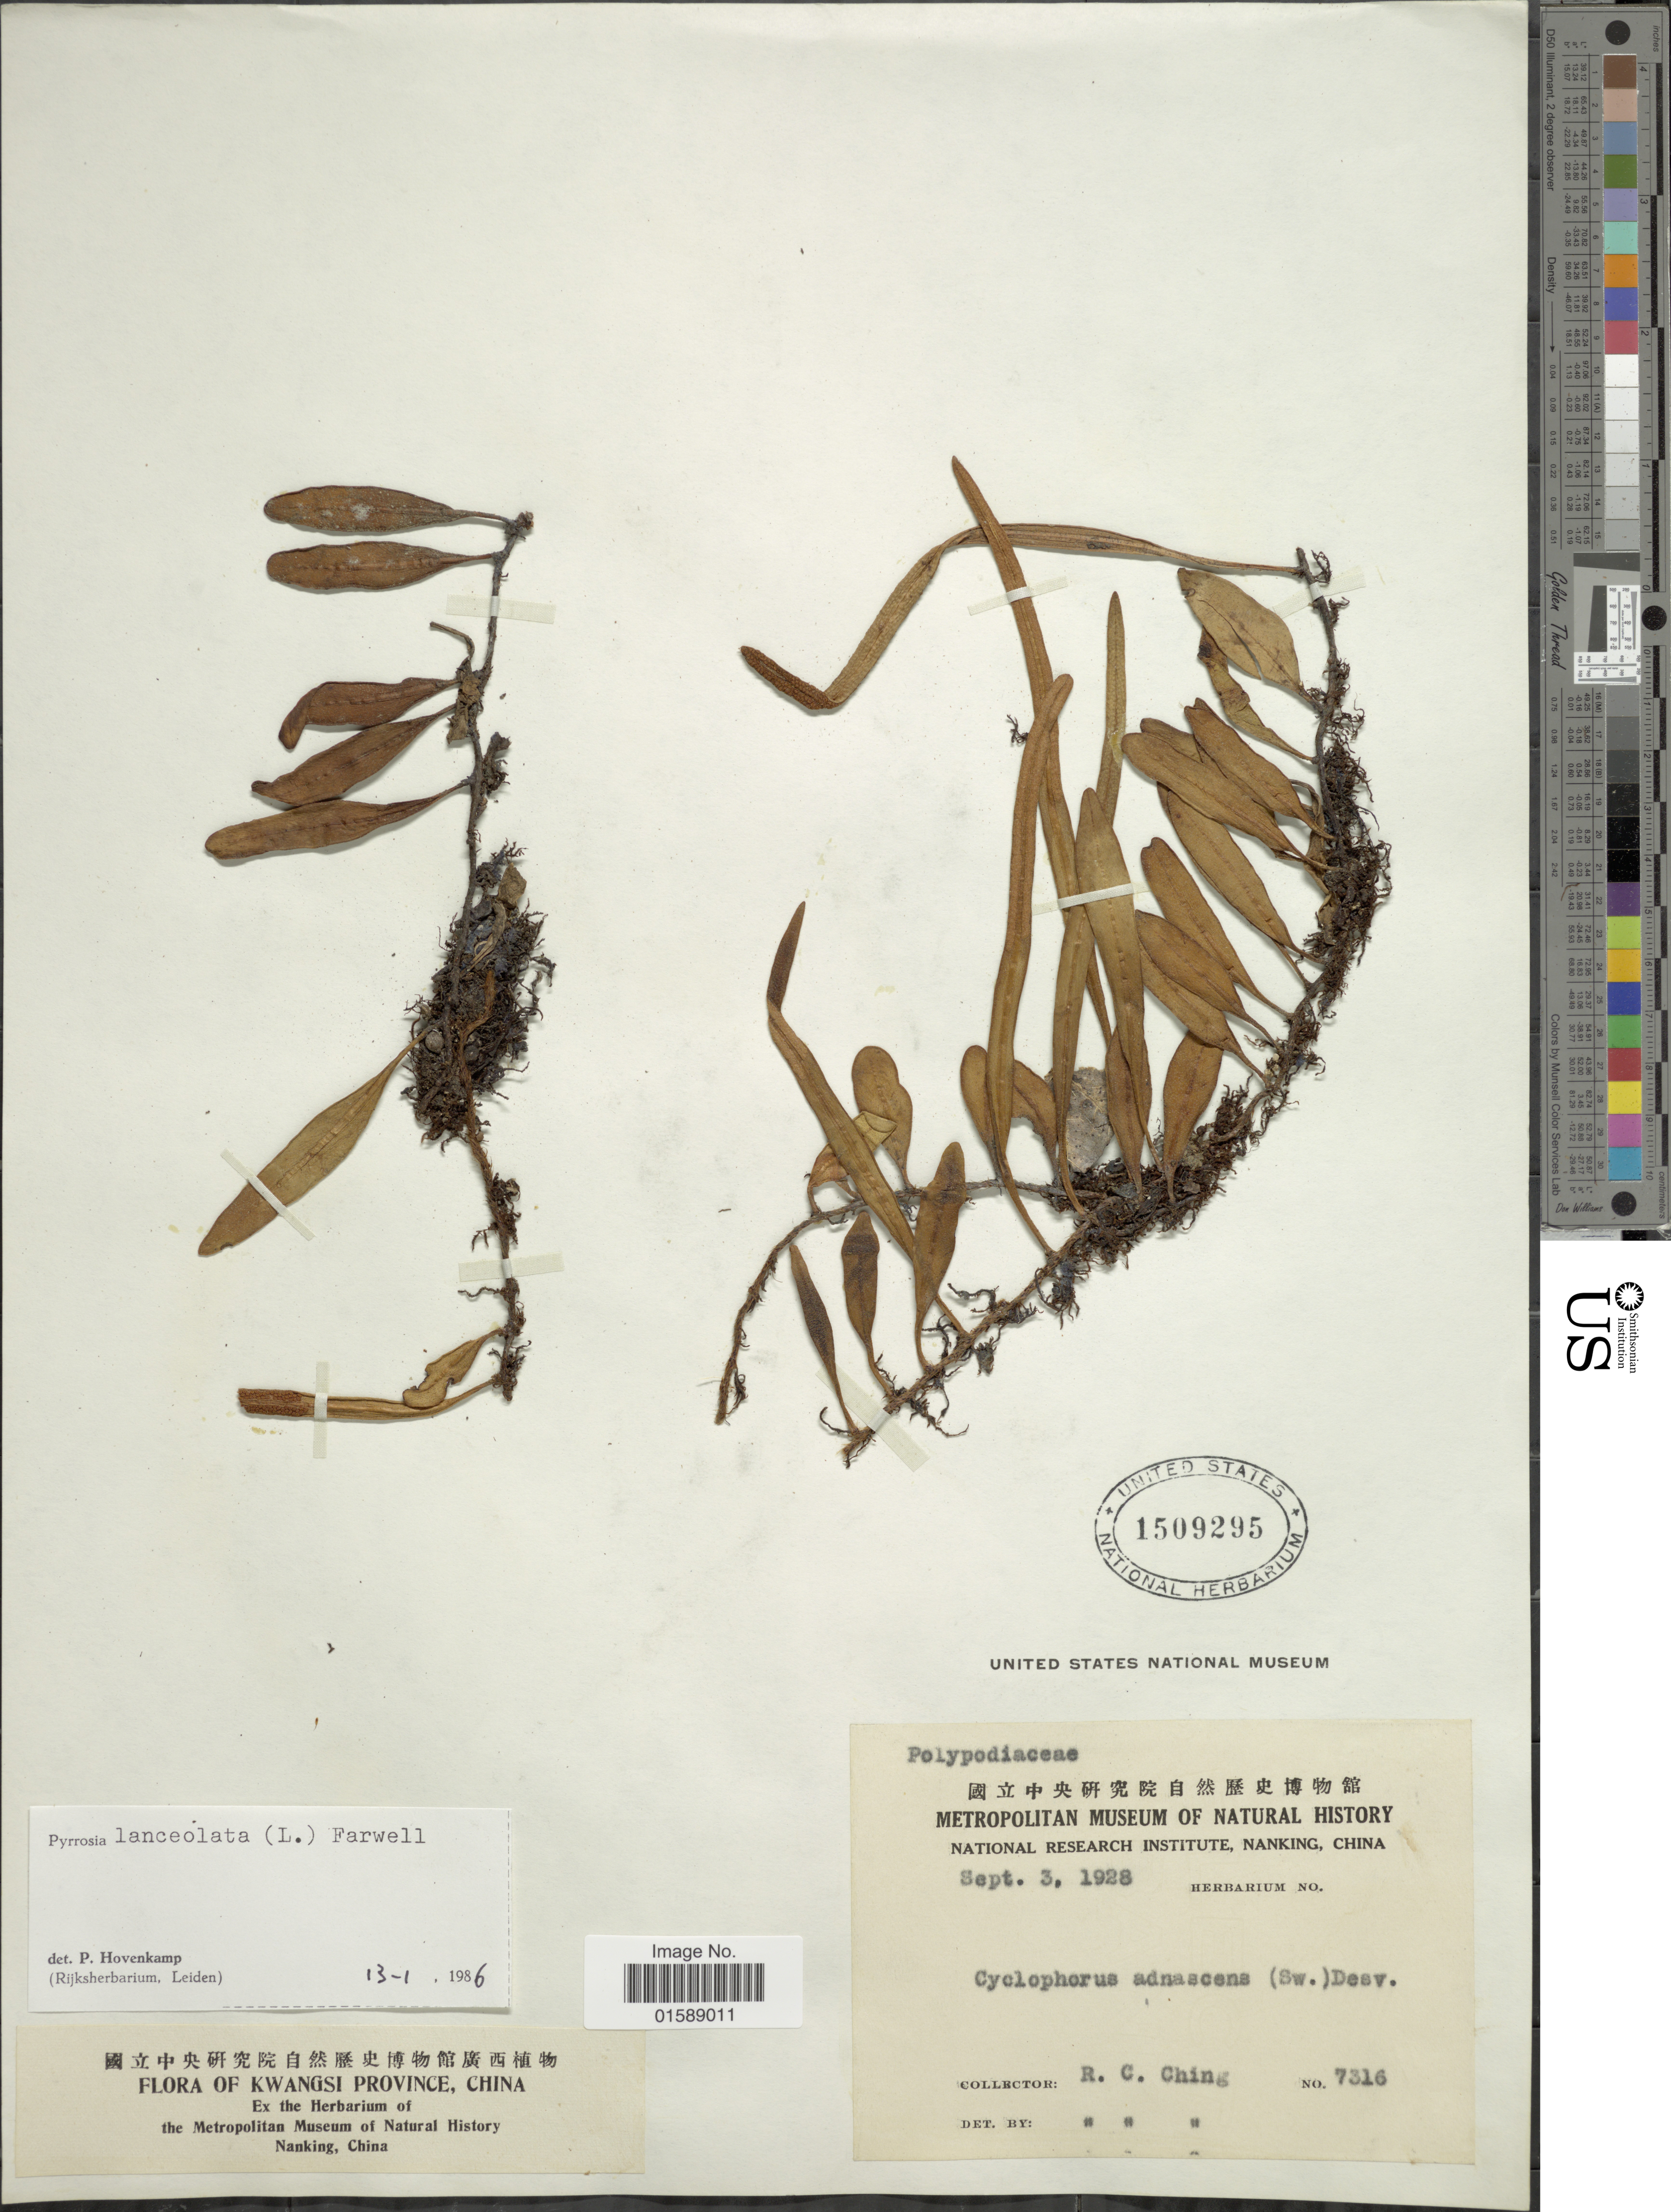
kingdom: Plantae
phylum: Tracheophyta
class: Polypodiopsida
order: Polypodiales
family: Polypodiaceae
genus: Pyrrosia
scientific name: Pyrrosia lanceolata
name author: (L.) Farw.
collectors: R. C. Ching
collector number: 7316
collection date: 1928-09-03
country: China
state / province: Guangxi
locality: Kwangsi Province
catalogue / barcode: US 1509295